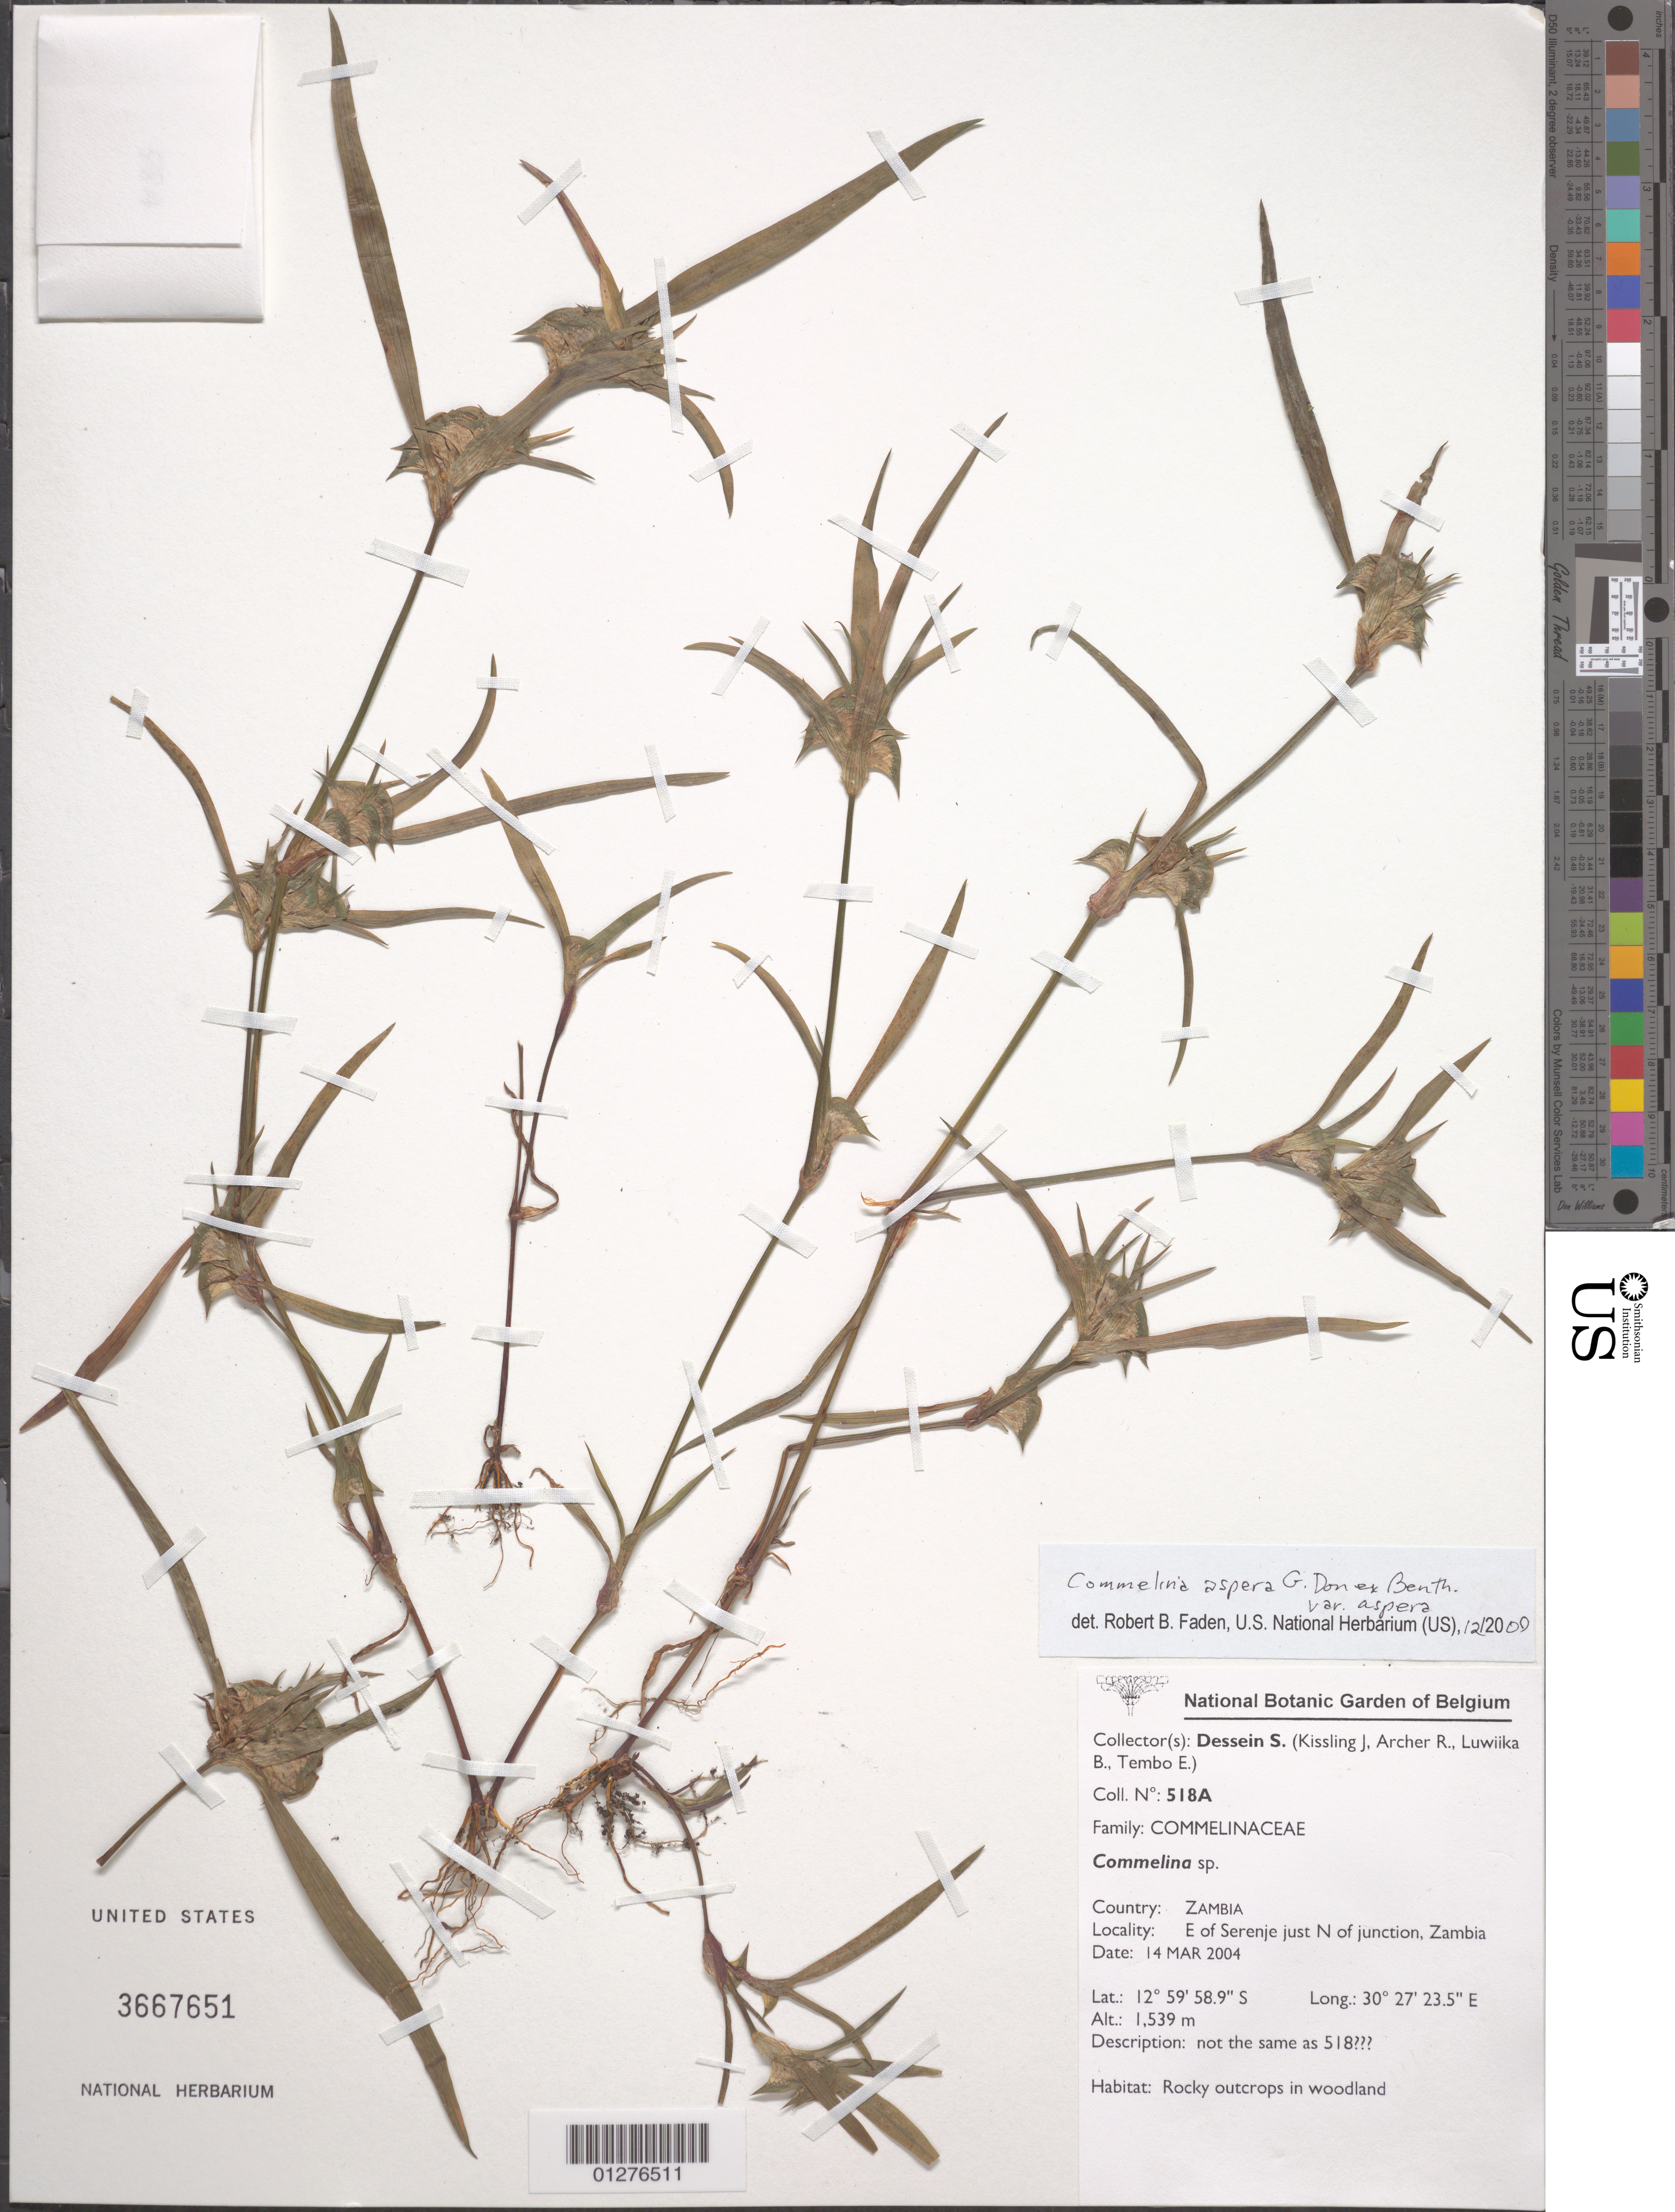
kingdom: Plantae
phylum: Tracheophyta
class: Liliopsida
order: Commelinales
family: Commelinaceae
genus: Commelina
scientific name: Commelina aspera var. aspera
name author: G. Don ex Benth.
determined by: Faden, Robert B., (US), Smithsonian Institution - National Museum of Natural History (UNITED STATES)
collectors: S. Dessein et al.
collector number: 518A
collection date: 2004-03-14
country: Zambia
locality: E of Serenje just N of junction, Zambia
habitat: Rocky outcrops in woodland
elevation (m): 1539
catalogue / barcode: US 3667651